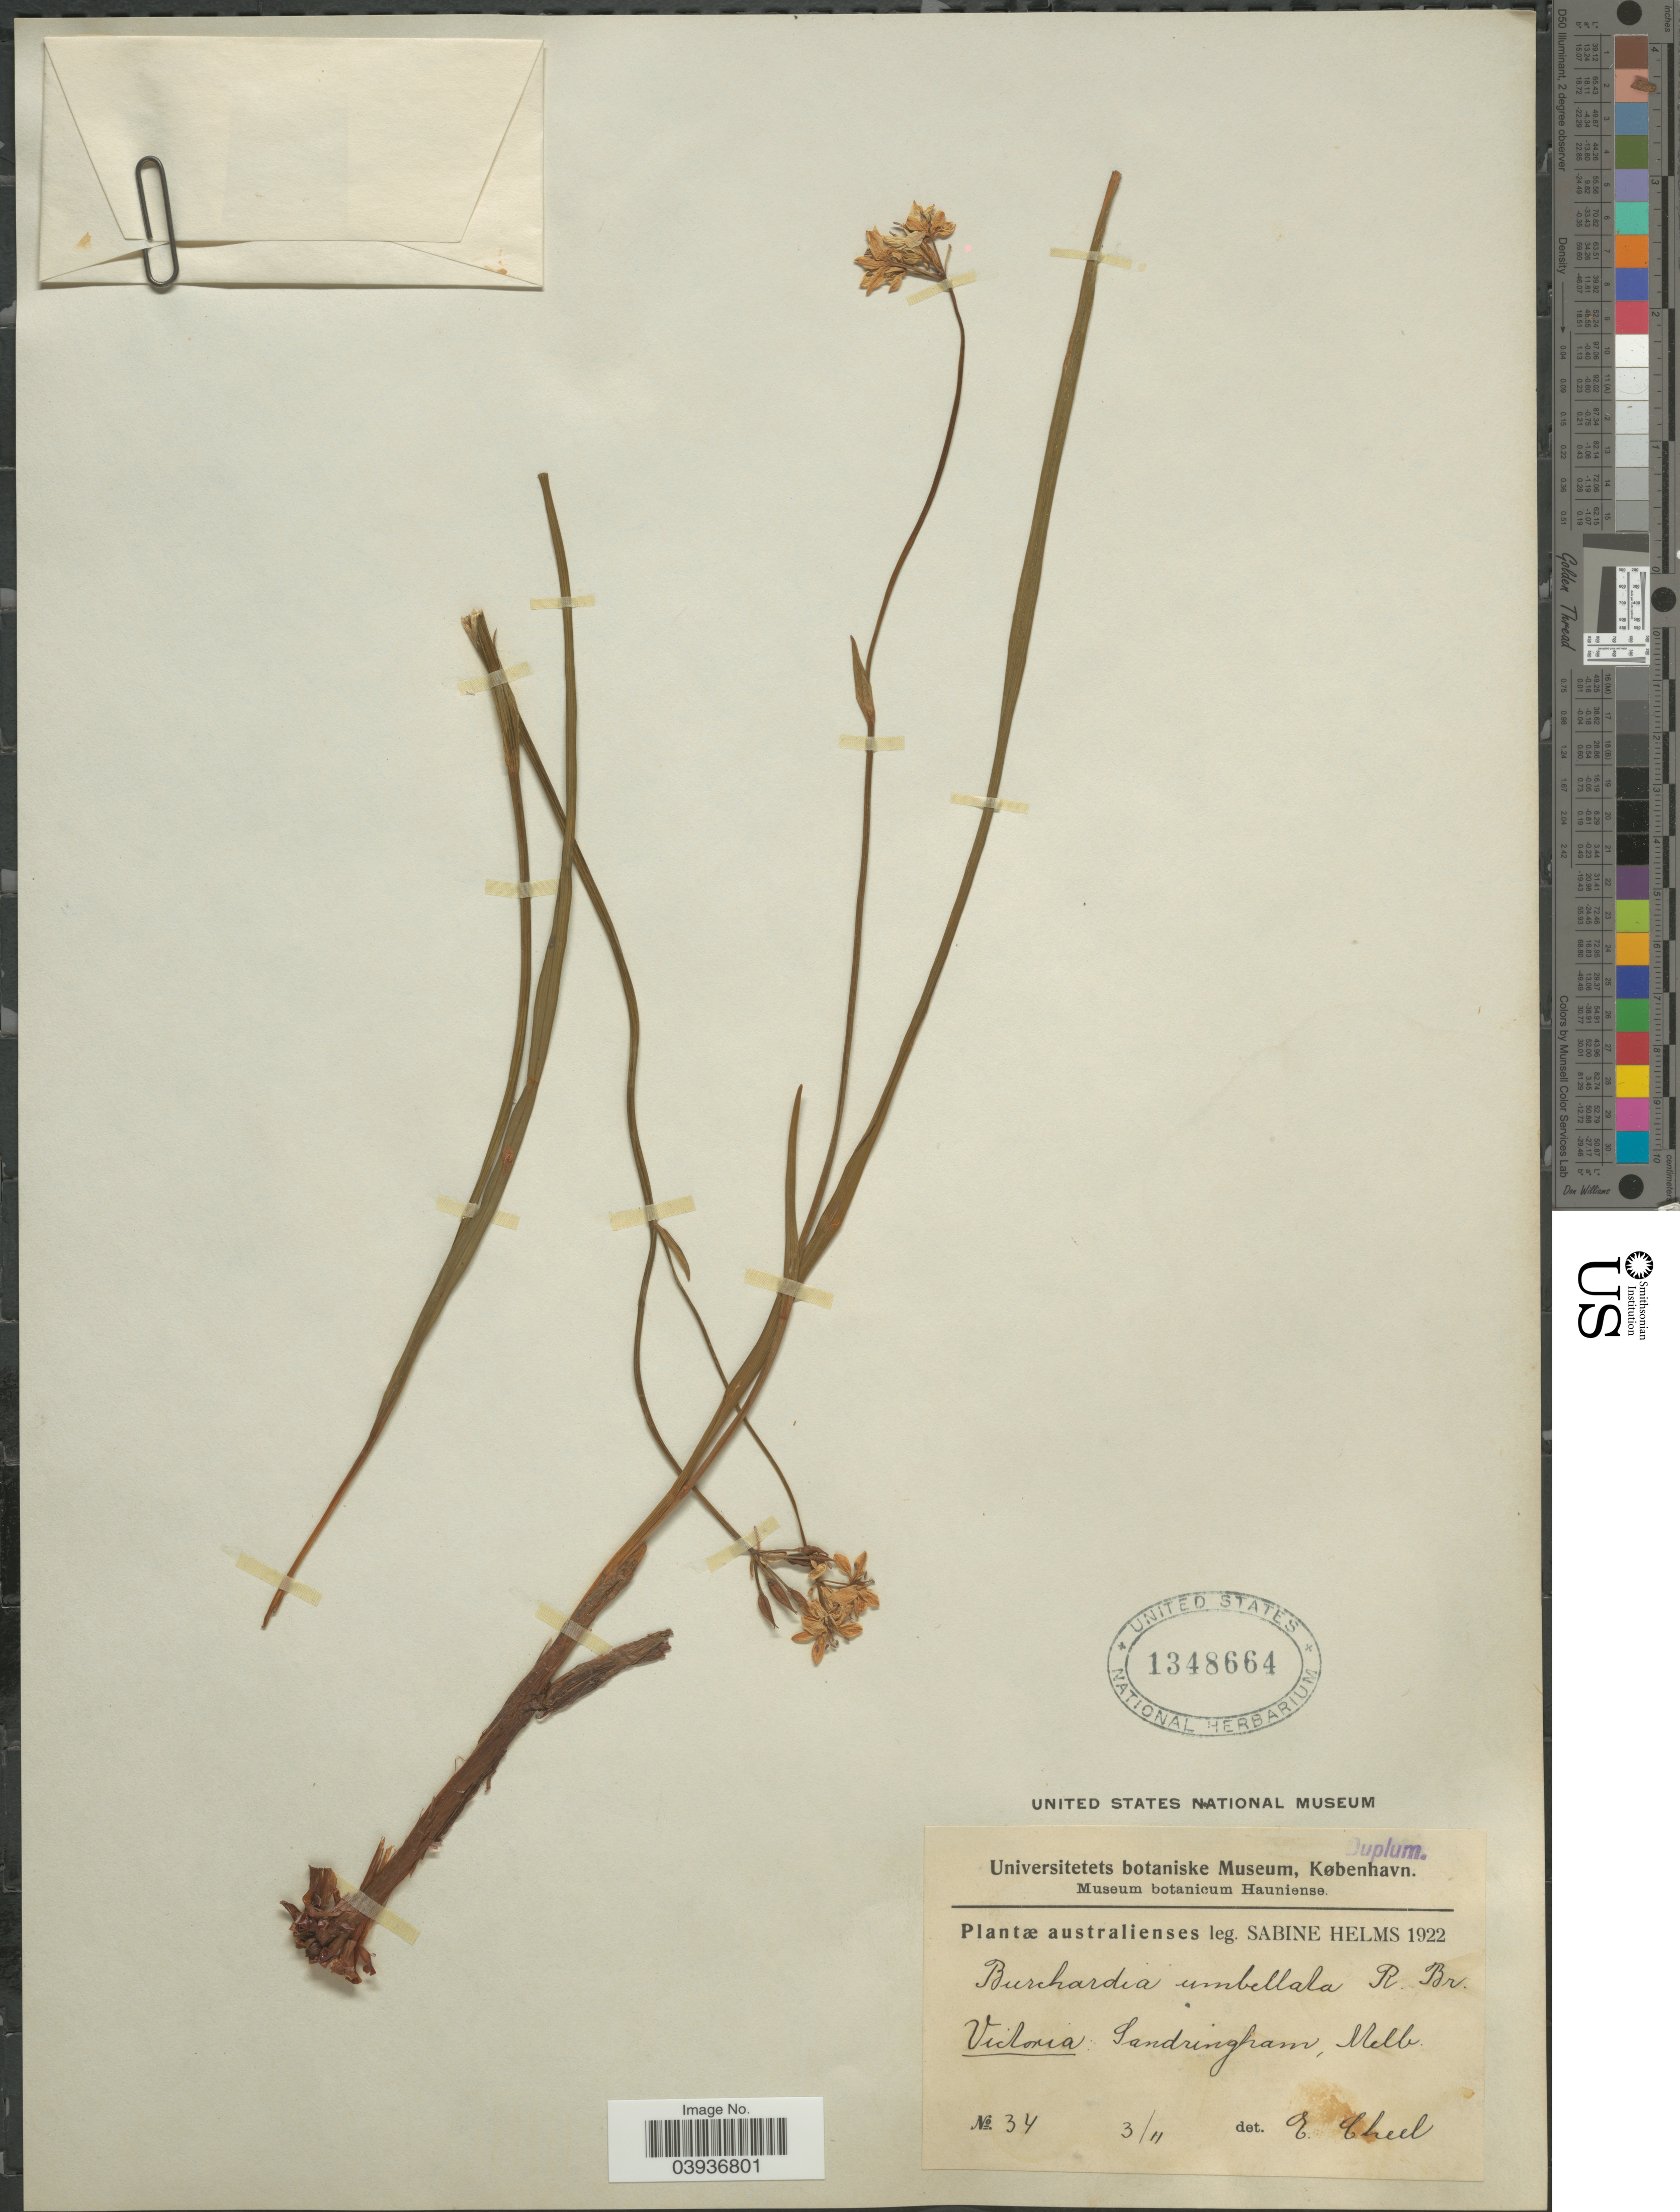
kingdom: Plantae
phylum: Tracheophyta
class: Liliopsida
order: Liliales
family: Colchicaceae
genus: Burchardia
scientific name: Burchardia umbellata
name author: R. Br.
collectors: S. Helms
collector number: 34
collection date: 1922-11-03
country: Australia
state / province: Victoria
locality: Australienses. Victoria: Sandringham, Melb.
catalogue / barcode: US 1348664